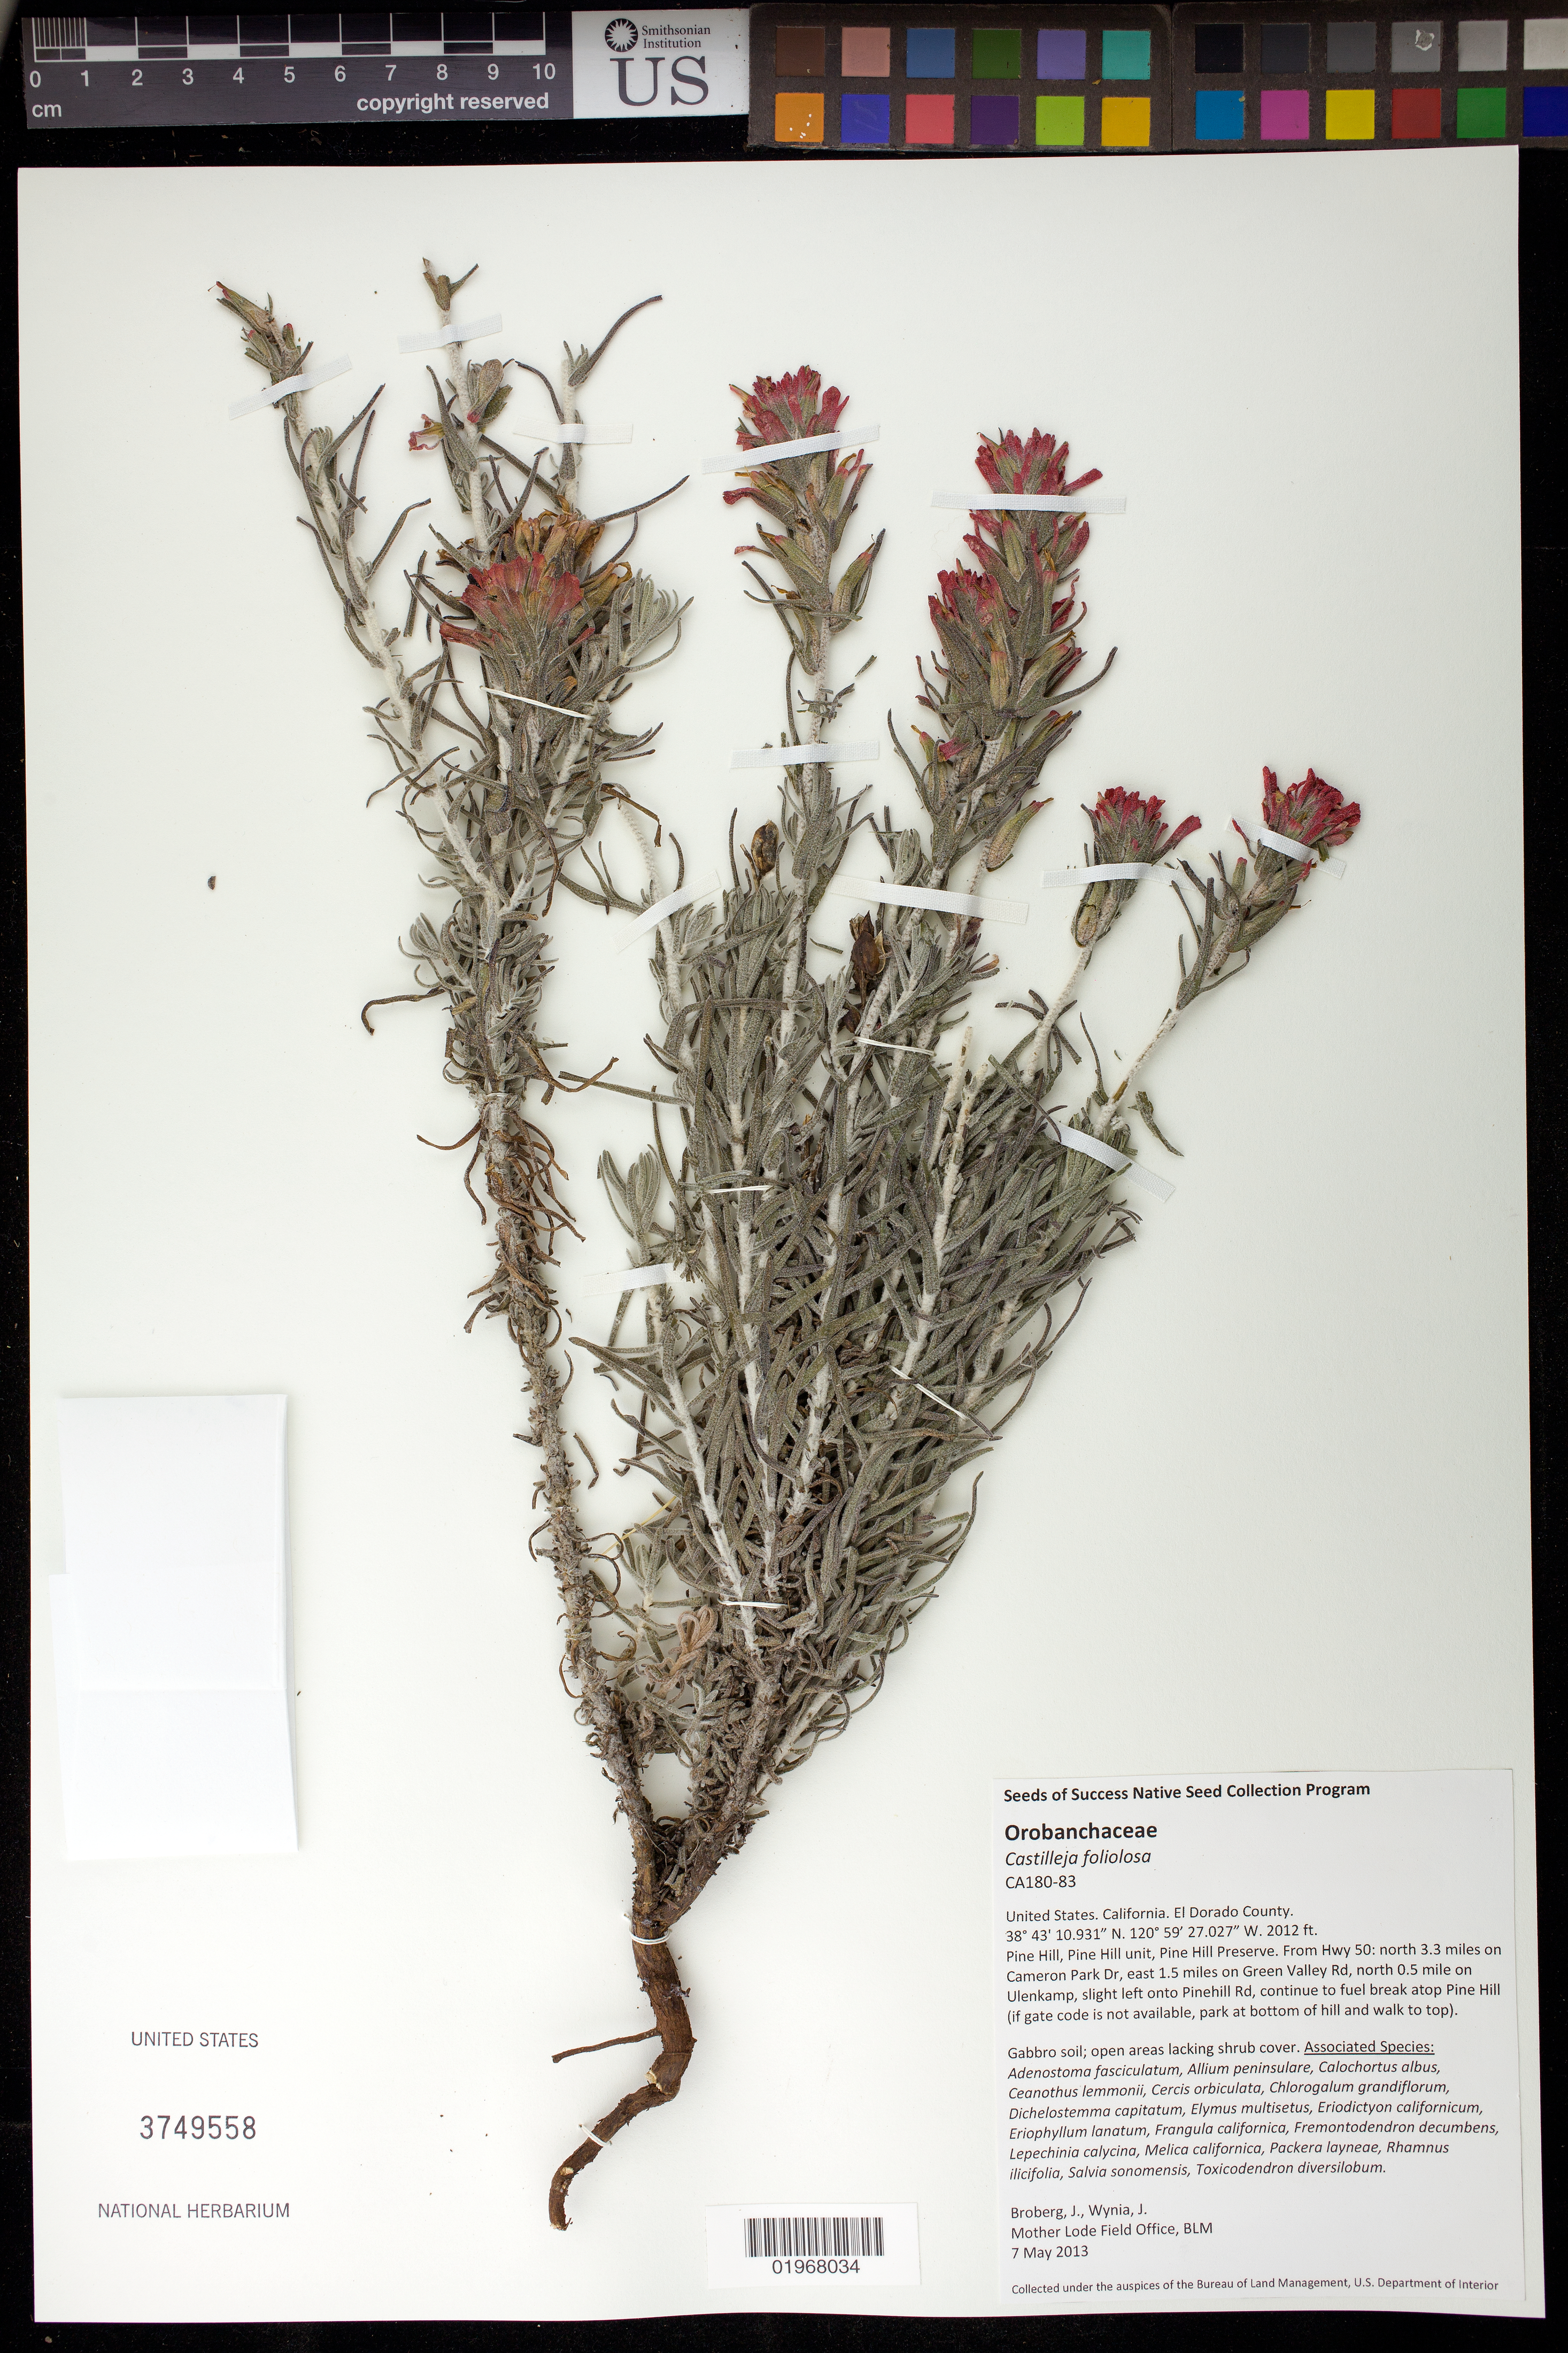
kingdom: Plantae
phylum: Tracheophyta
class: Magnoliopsida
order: Lamiales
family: Orobanchaceae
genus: Castilleja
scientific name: Castilleja foliolosa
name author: Hook. f.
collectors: J. Broberg & J. Wynia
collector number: CA180-83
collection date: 2013-05-07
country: United States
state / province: California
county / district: El Dorado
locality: Pine Hill, Pine Hill unit, Pine Hill Preserve.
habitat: Gabbro soil; open areas lacking shrub cover.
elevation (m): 613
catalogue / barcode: US 3749558